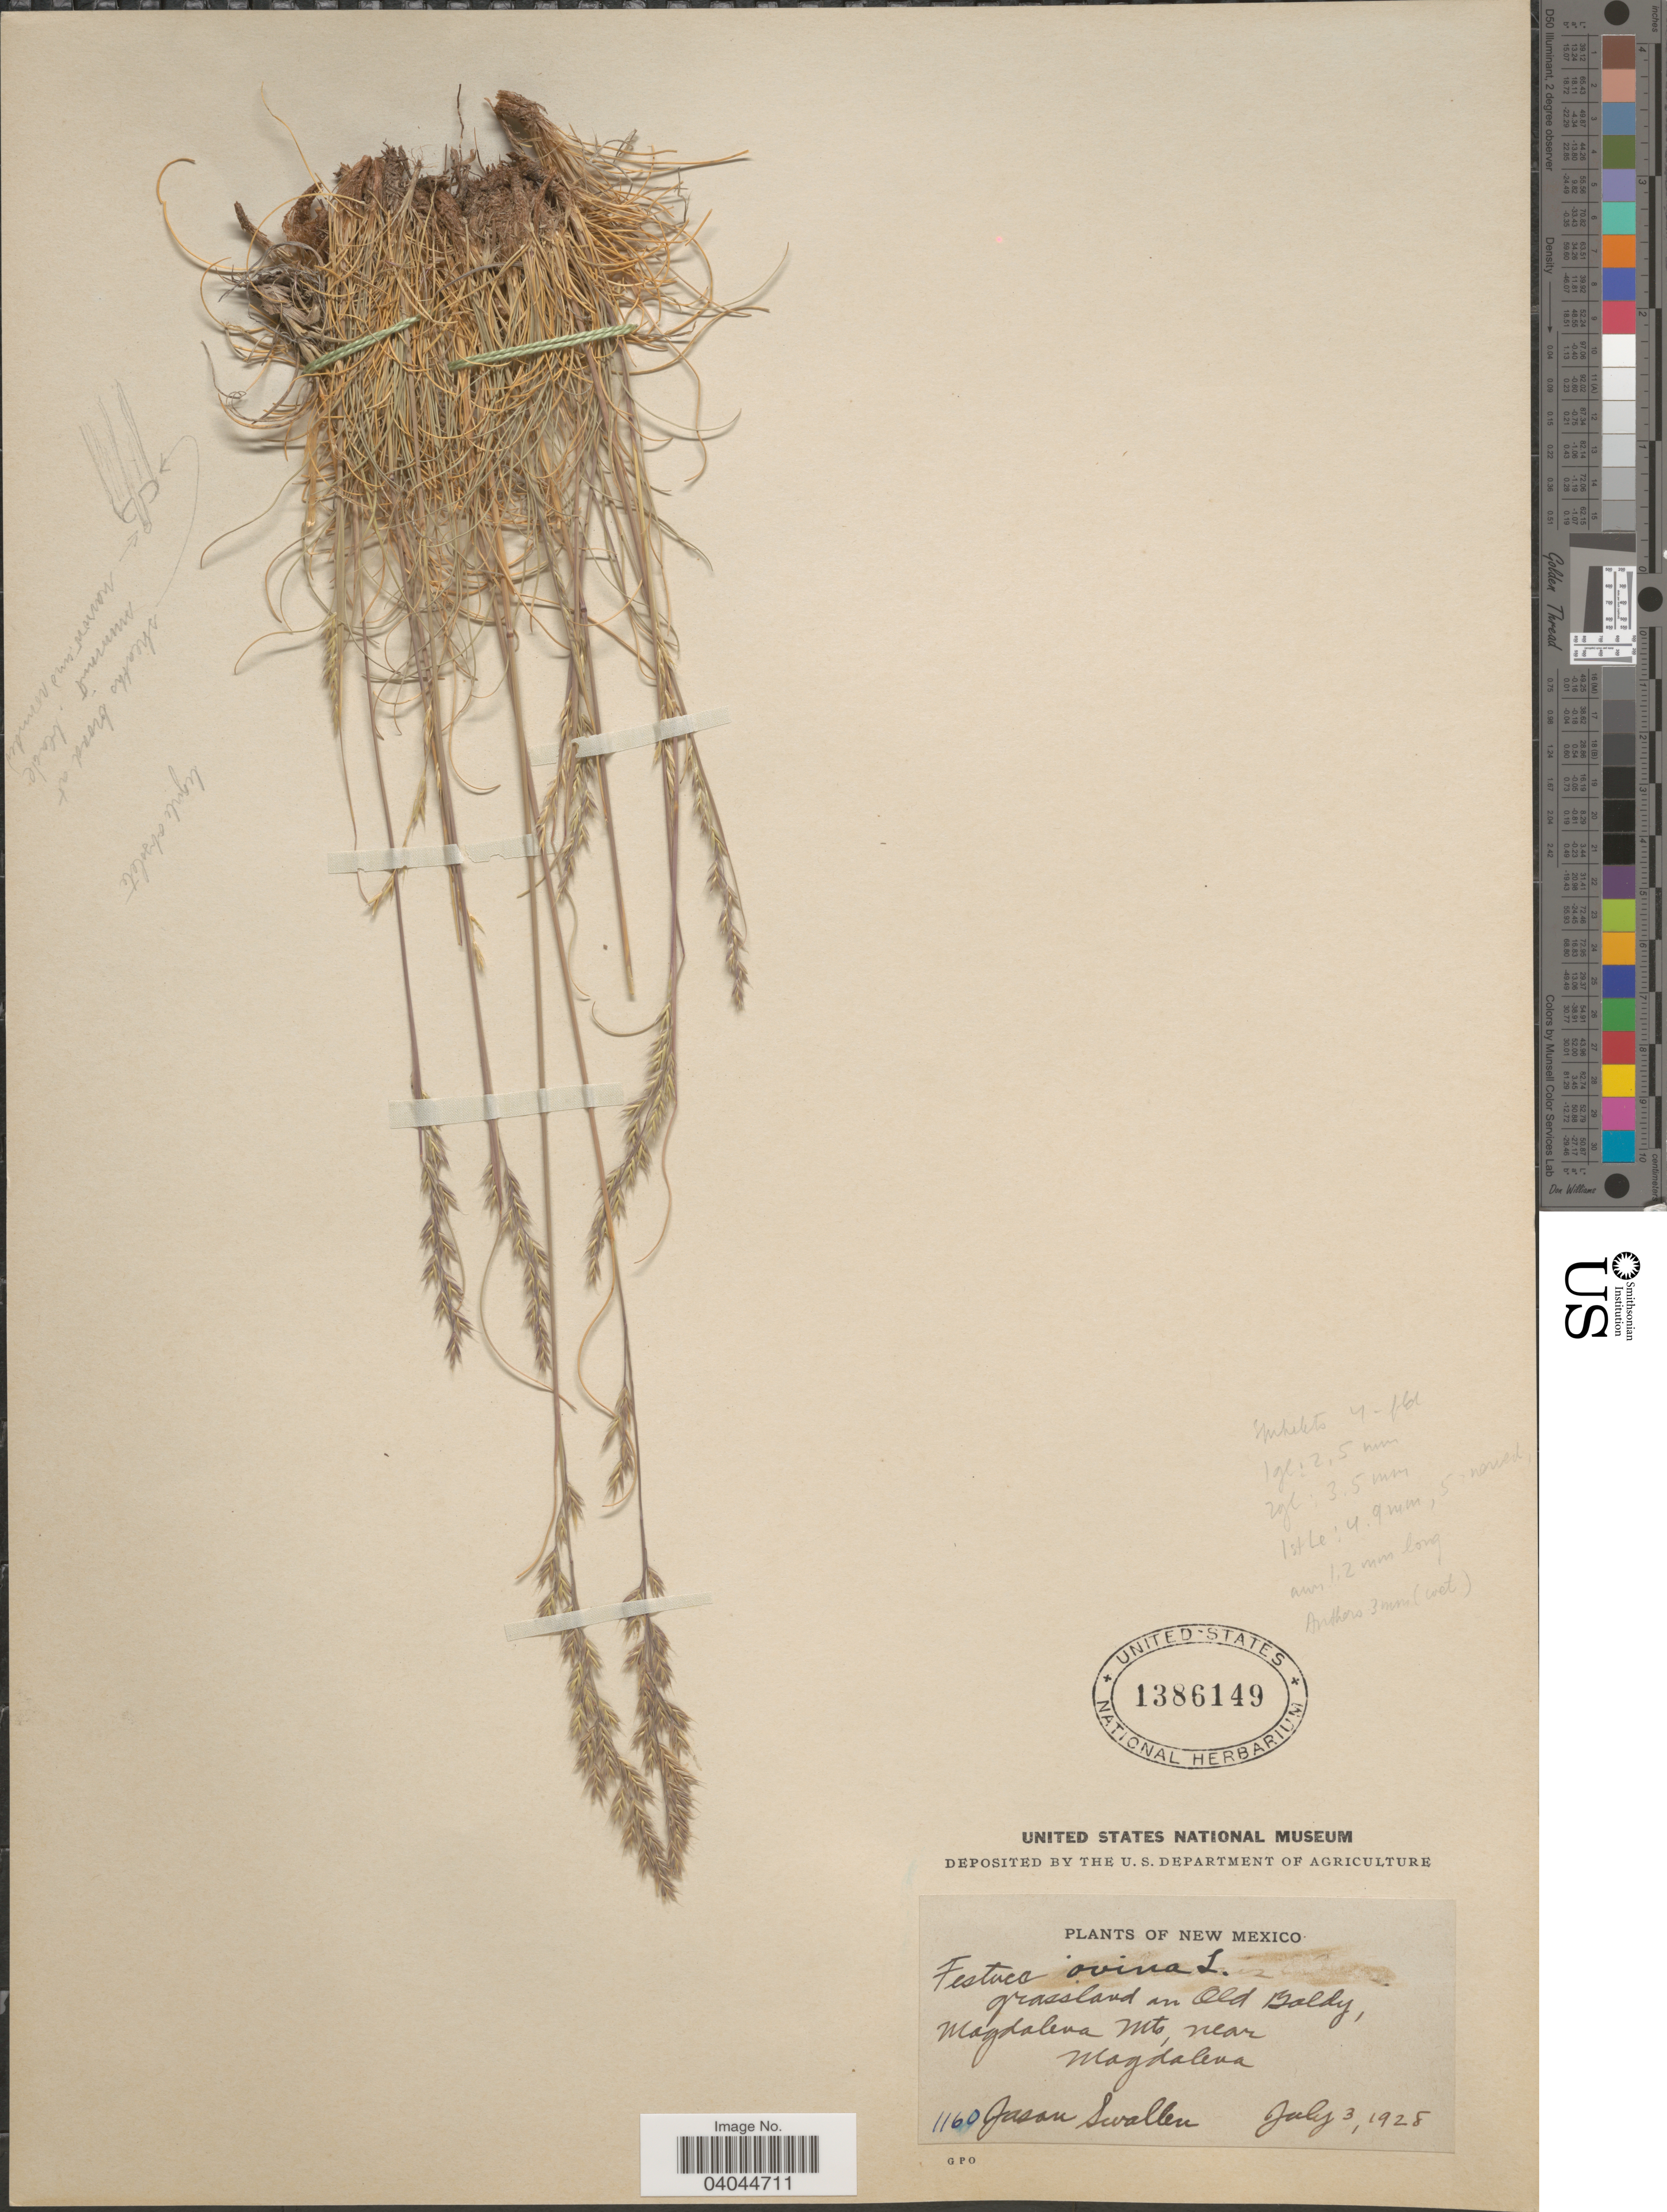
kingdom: Plantae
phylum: Tracheophyta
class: Liliopsida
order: Poales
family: Poaceae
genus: Festuca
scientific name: Festuca ovina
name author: L.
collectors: J. R. Swallen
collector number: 1160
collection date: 1928-07-03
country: United States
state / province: New Mexico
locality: Grassland on Old Baldy, Magdalena Mts., near Magdalena.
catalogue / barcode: US 1386149